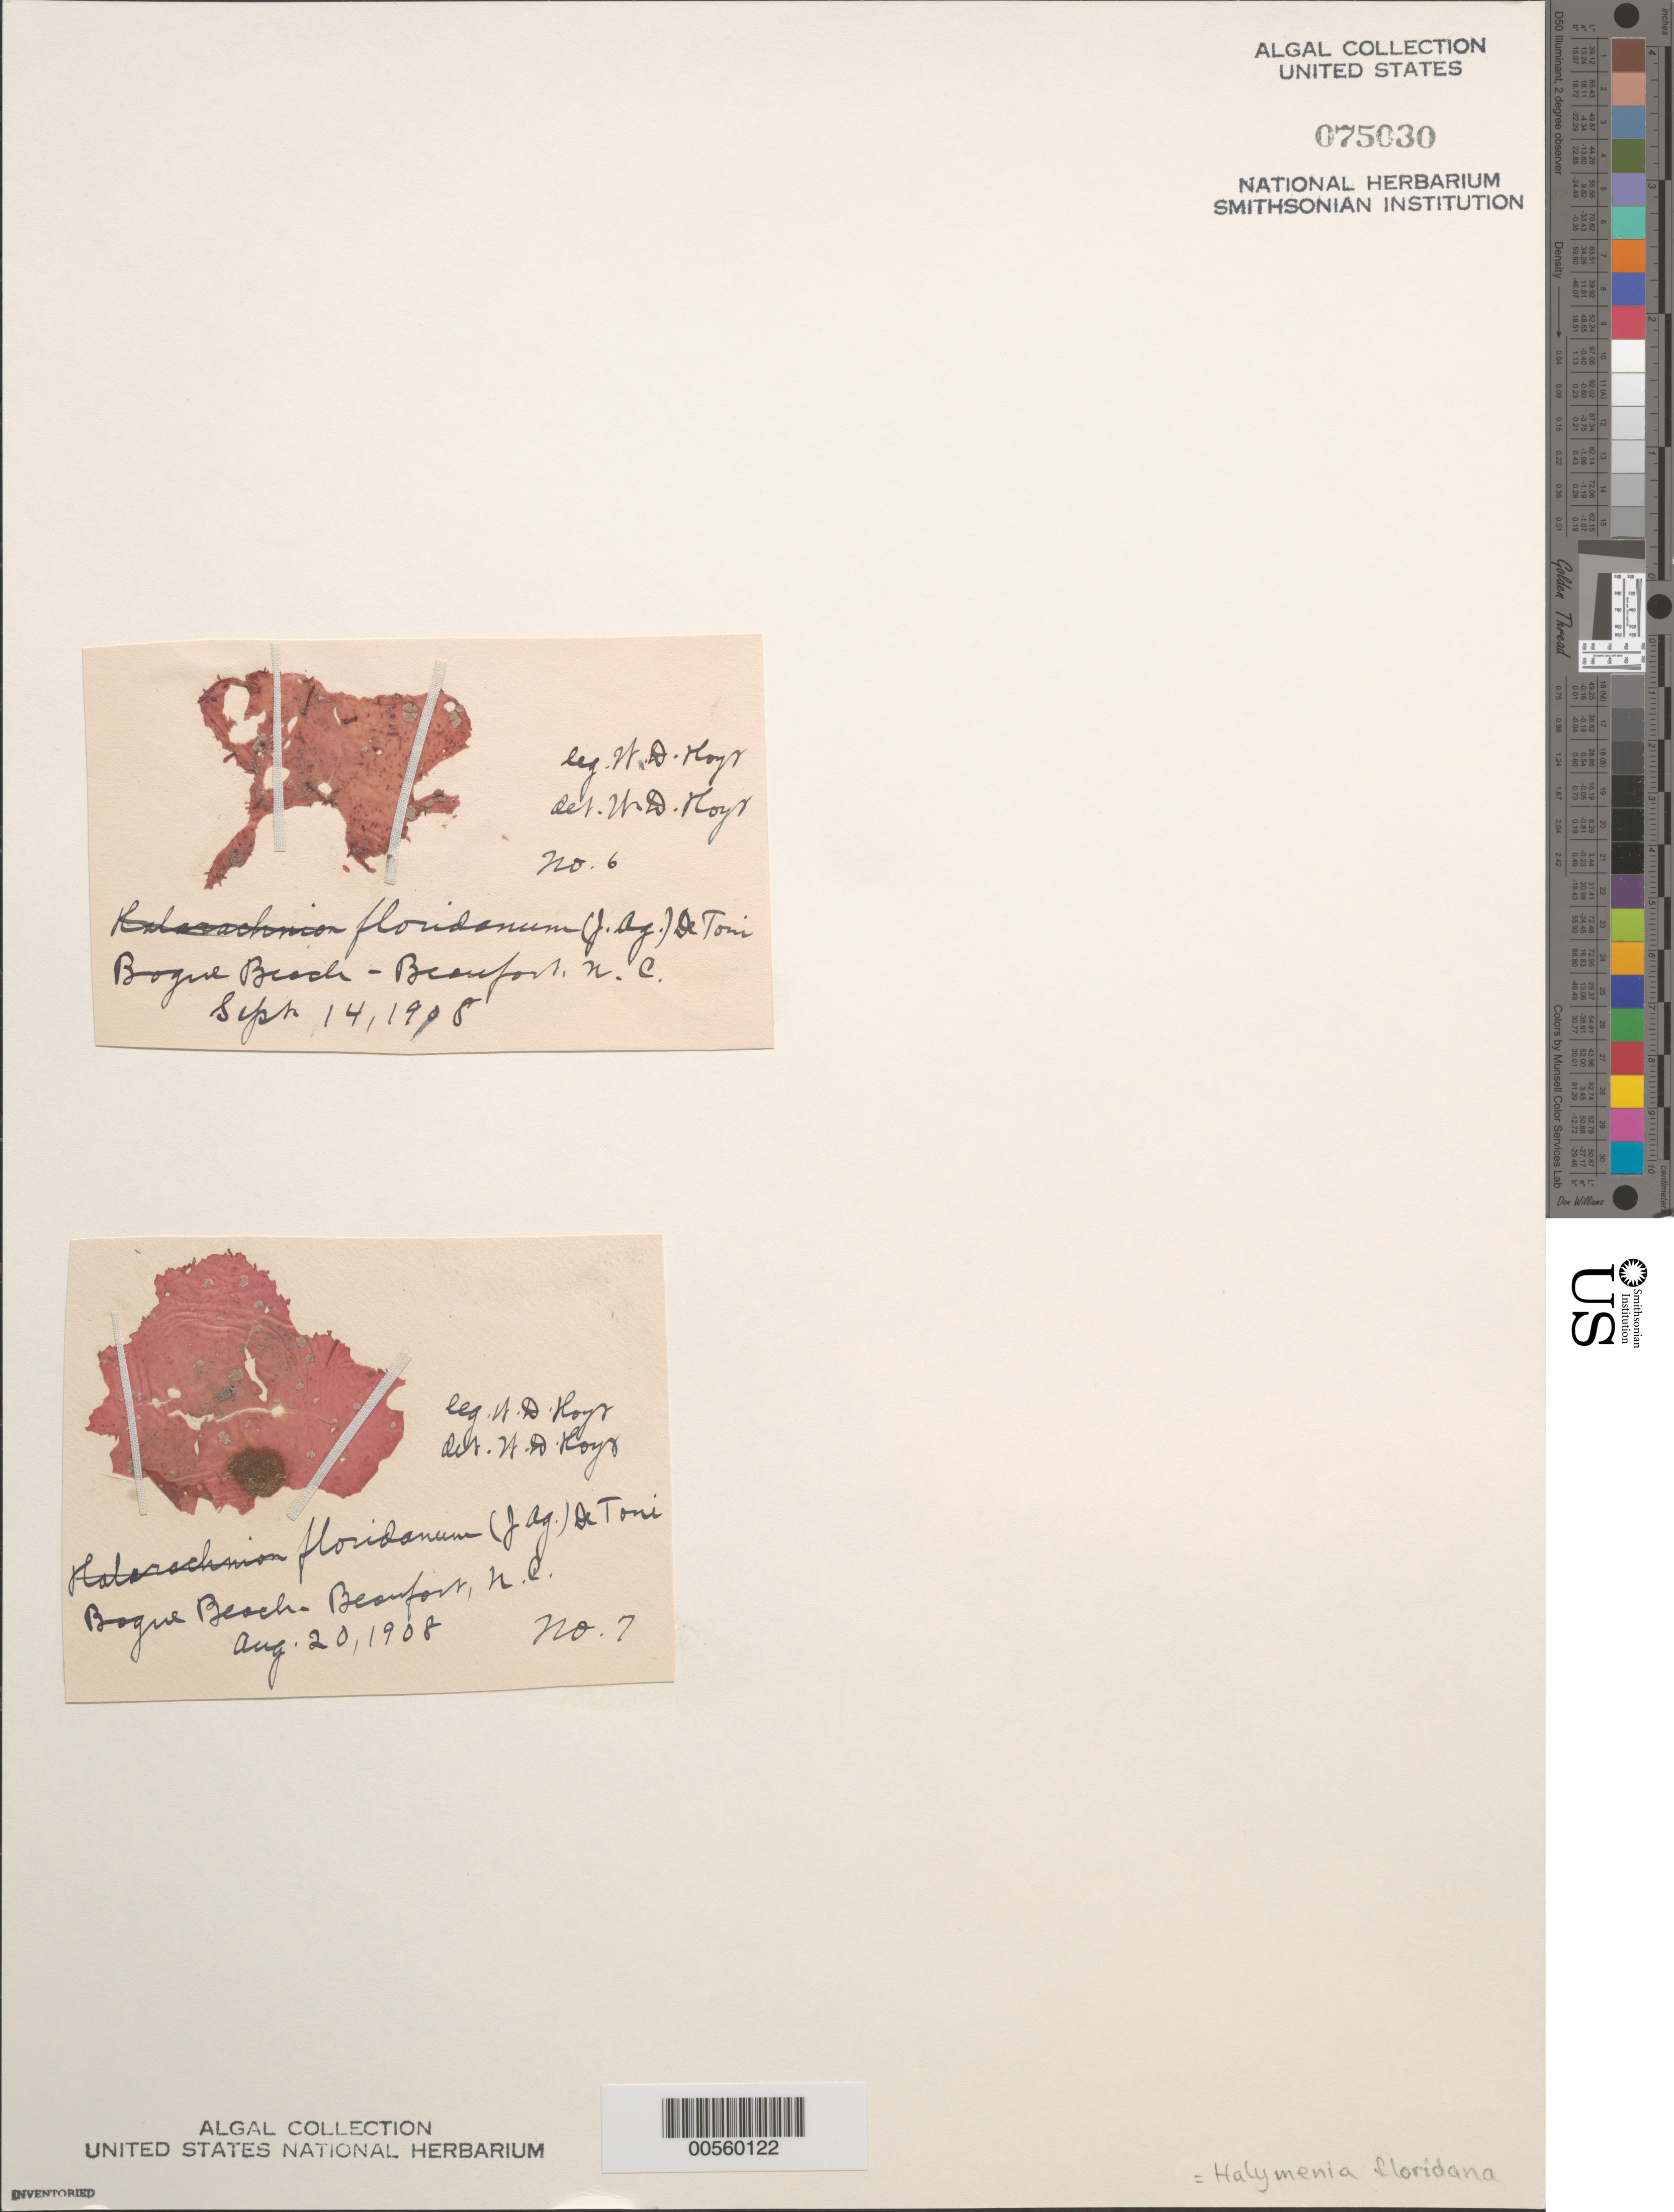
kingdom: Plantae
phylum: Rhodophyta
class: Florideophyceae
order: Halymeniales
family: Halymeniaceae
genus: Halymenia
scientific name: Halymenia floridana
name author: J. Agardh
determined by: Hoyt, W. D.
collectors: W. D. Hoyt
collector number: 6 & 7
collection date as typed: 20 Aug 1908 AND 14 Sep 1908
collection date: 1908-08-20,1908-09-14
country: United States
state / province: North Carolina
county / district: Carteret County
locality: Beaufort, Bogue Beach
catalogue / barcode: US 75030